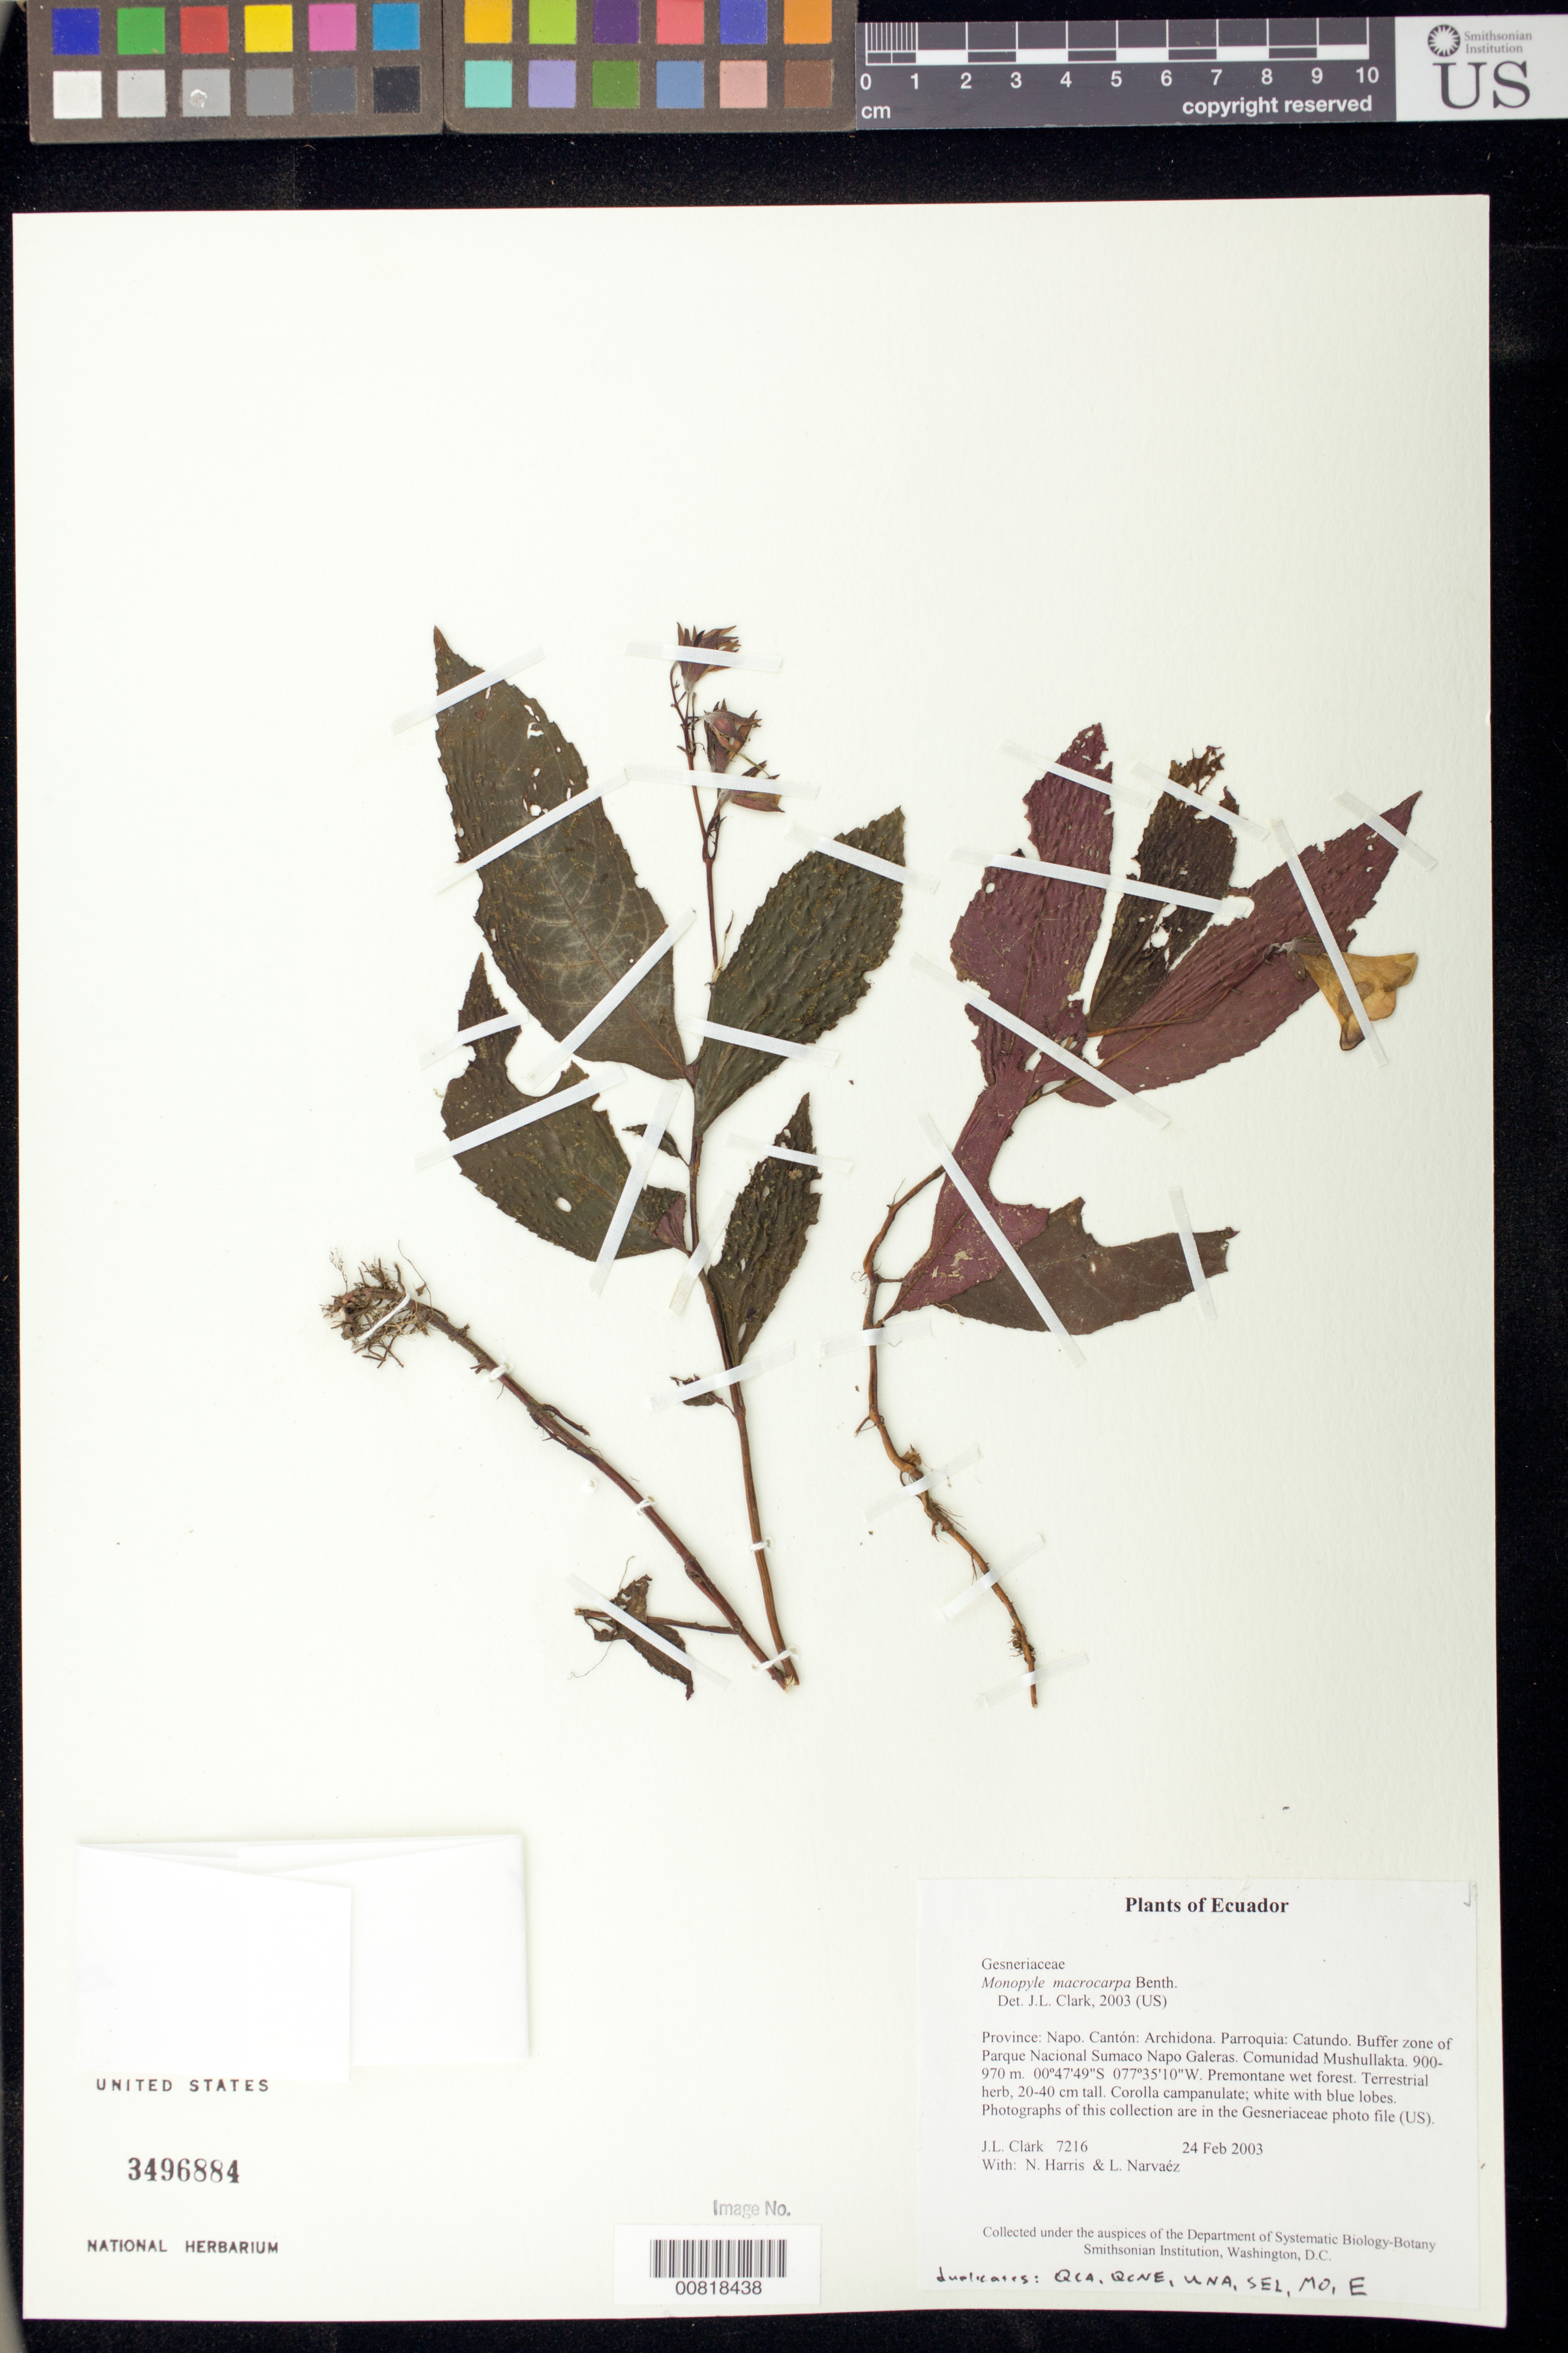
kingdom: Plantae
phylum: Tracheophyta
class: Magnoliopsida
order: Lamiales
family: Gesneriaceae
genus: Monopyle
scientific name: Monopyle macrocarpa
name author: Benth.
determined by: Clark, J. L., (SEL), The Marie Selby Botanical Garden (UNITED STATES)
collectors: J. L. Clark, N. Harris & L. Narvaéz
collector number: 7216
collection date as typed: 24 Feb 2003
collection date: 2003-02-24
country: Ecuador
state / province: Napo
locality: Archidona. Parroquia: Catundo. Buffer zone of Parque Nacional Sumaco Napo Galeras. Comunidad Mushullakta.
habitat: Premontane wet forest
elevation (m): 900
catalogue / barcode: US 3496884